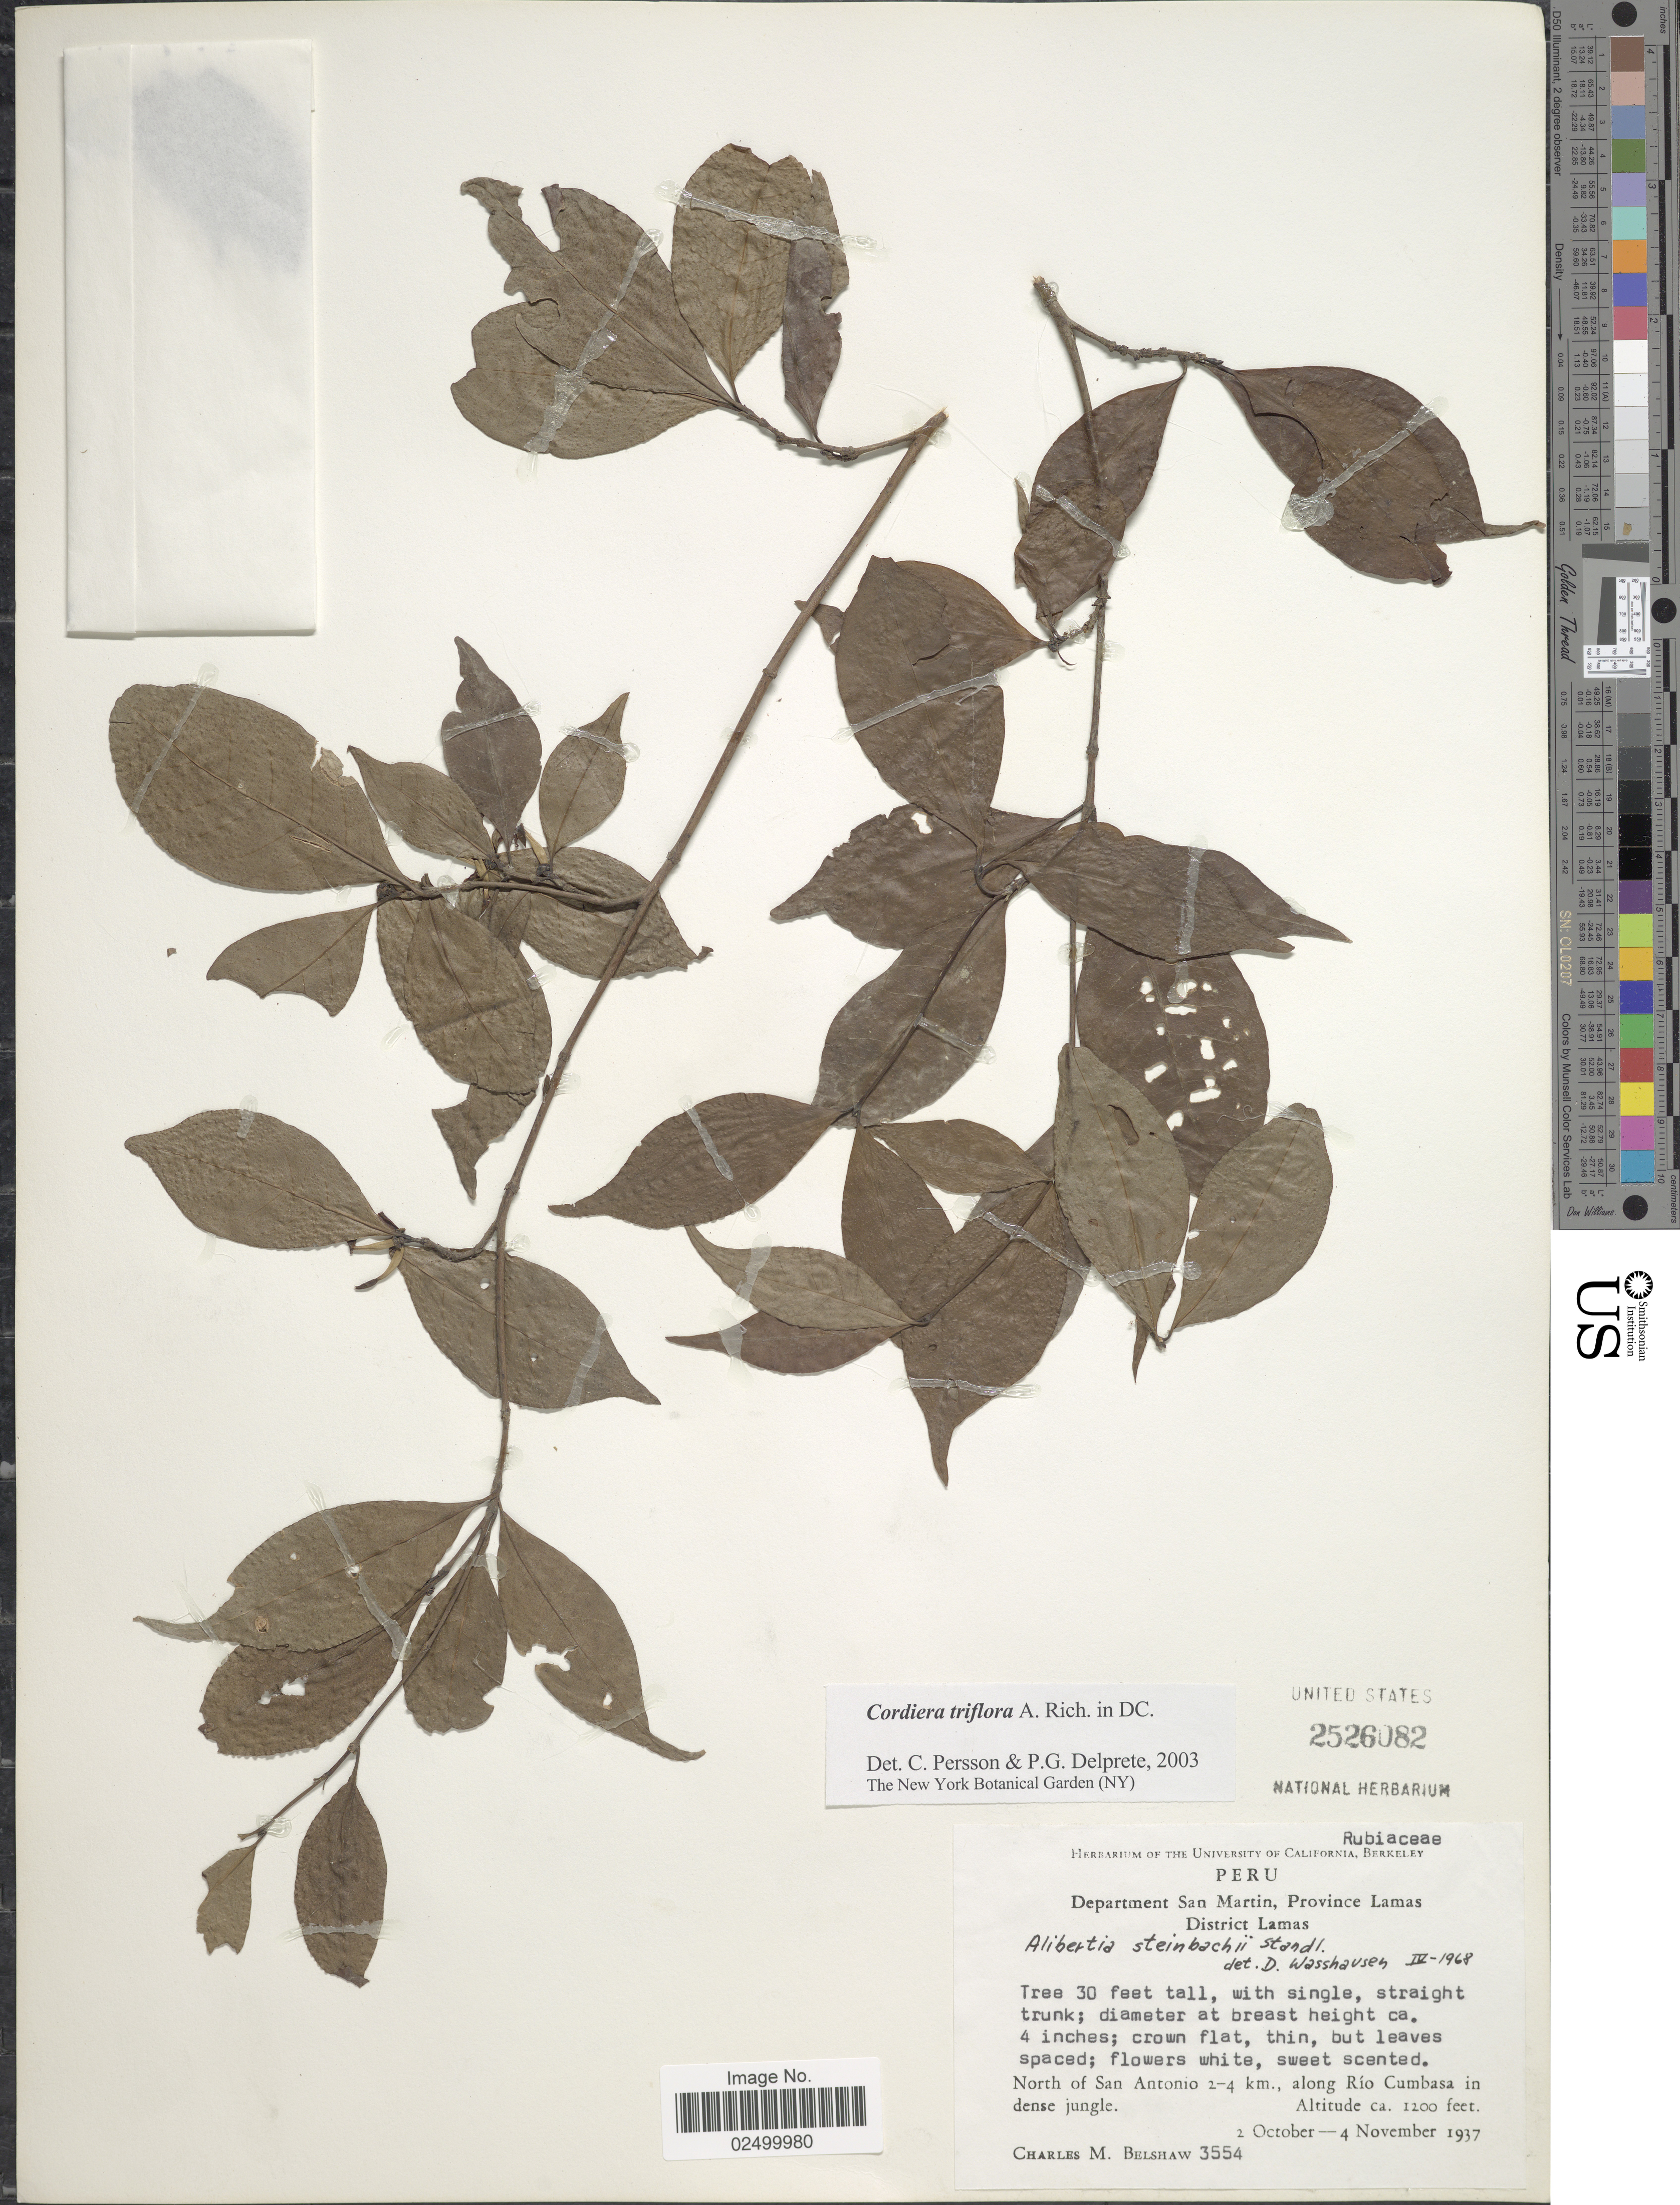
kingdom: Plantae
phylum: Tracheophyta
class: Magnoliopsida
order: Gentianales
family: Rubiaceae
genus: Cordiera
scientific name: Cordiera triflora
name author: A. Rich. ex DC.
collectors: C. Shaw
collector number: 3554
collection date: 1937-10-02/1937-11-04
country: Peru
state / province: San Martín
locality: Province Lamas, District Lamas, north of San Antonio 2-4 km., along Rio Cumbasa in dense jungle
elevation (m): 366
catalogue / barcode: US 2526082